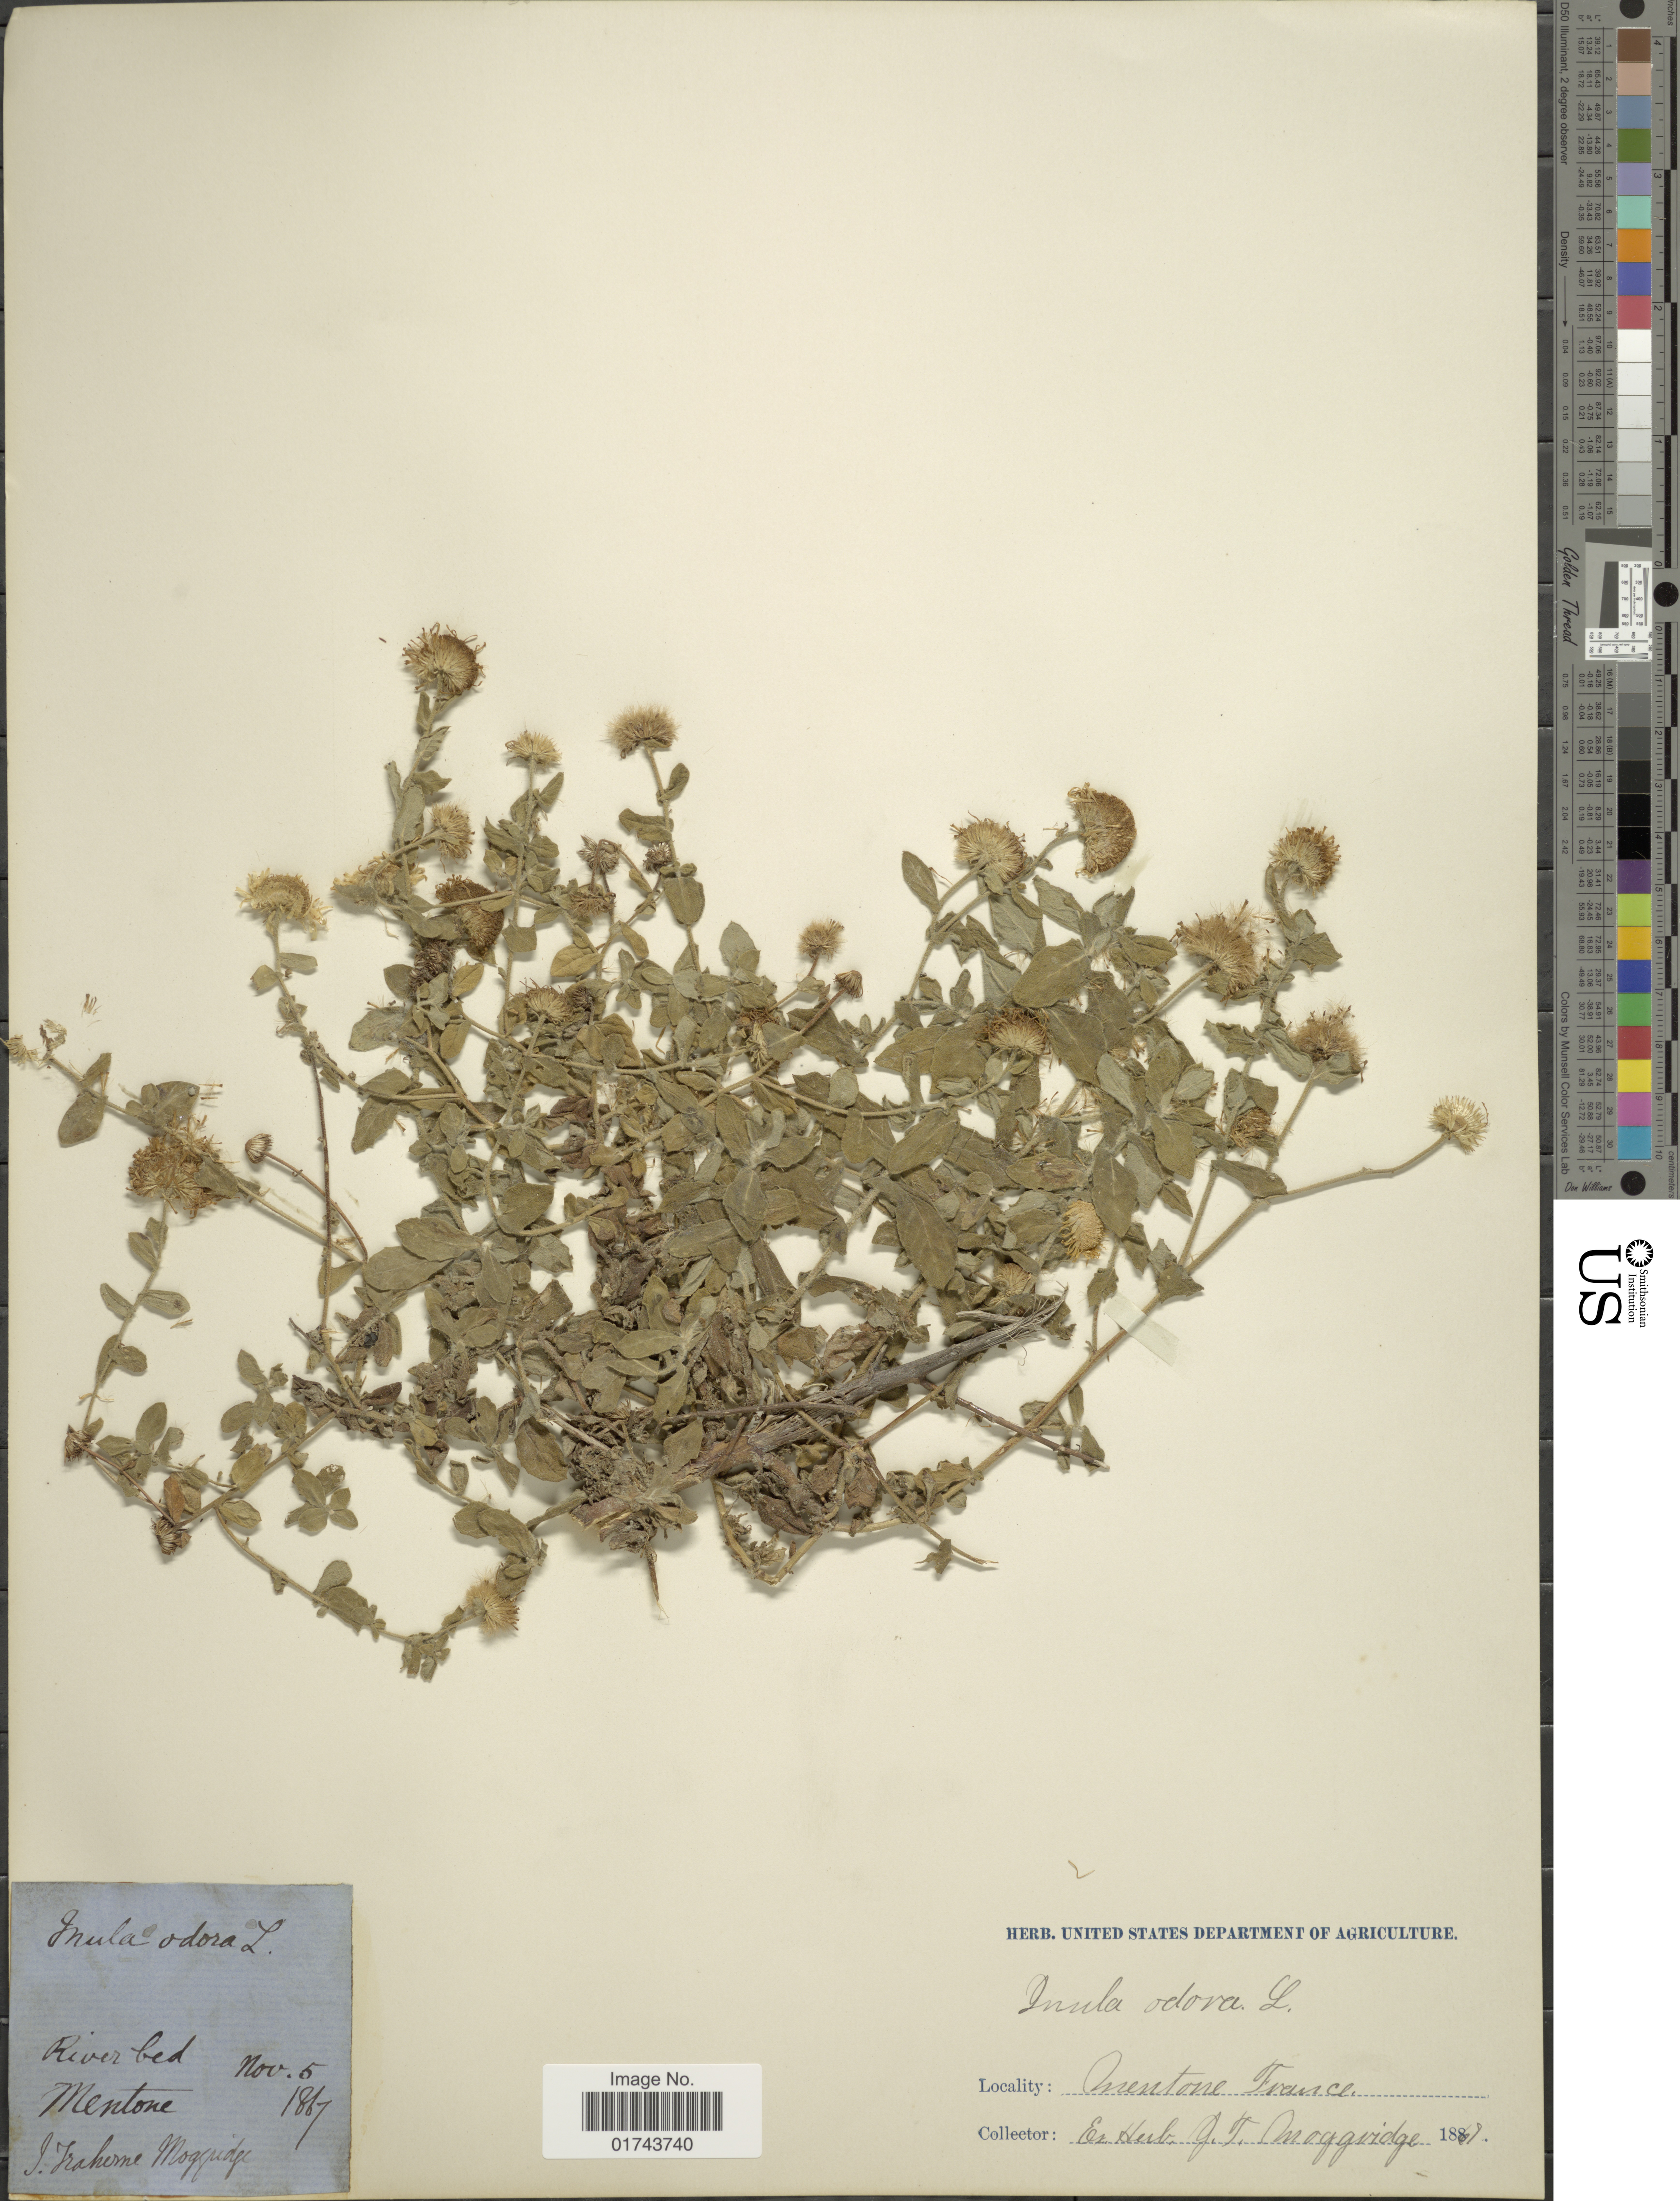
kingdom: Plantae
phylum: Tracheophyta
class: Magnoliopsida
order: Asterales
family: Asteraceae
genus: Inula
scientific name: Inula odora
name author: L.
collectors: J. T. Moggridge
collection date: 1867-11-05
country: France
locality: Mentone France, River bed